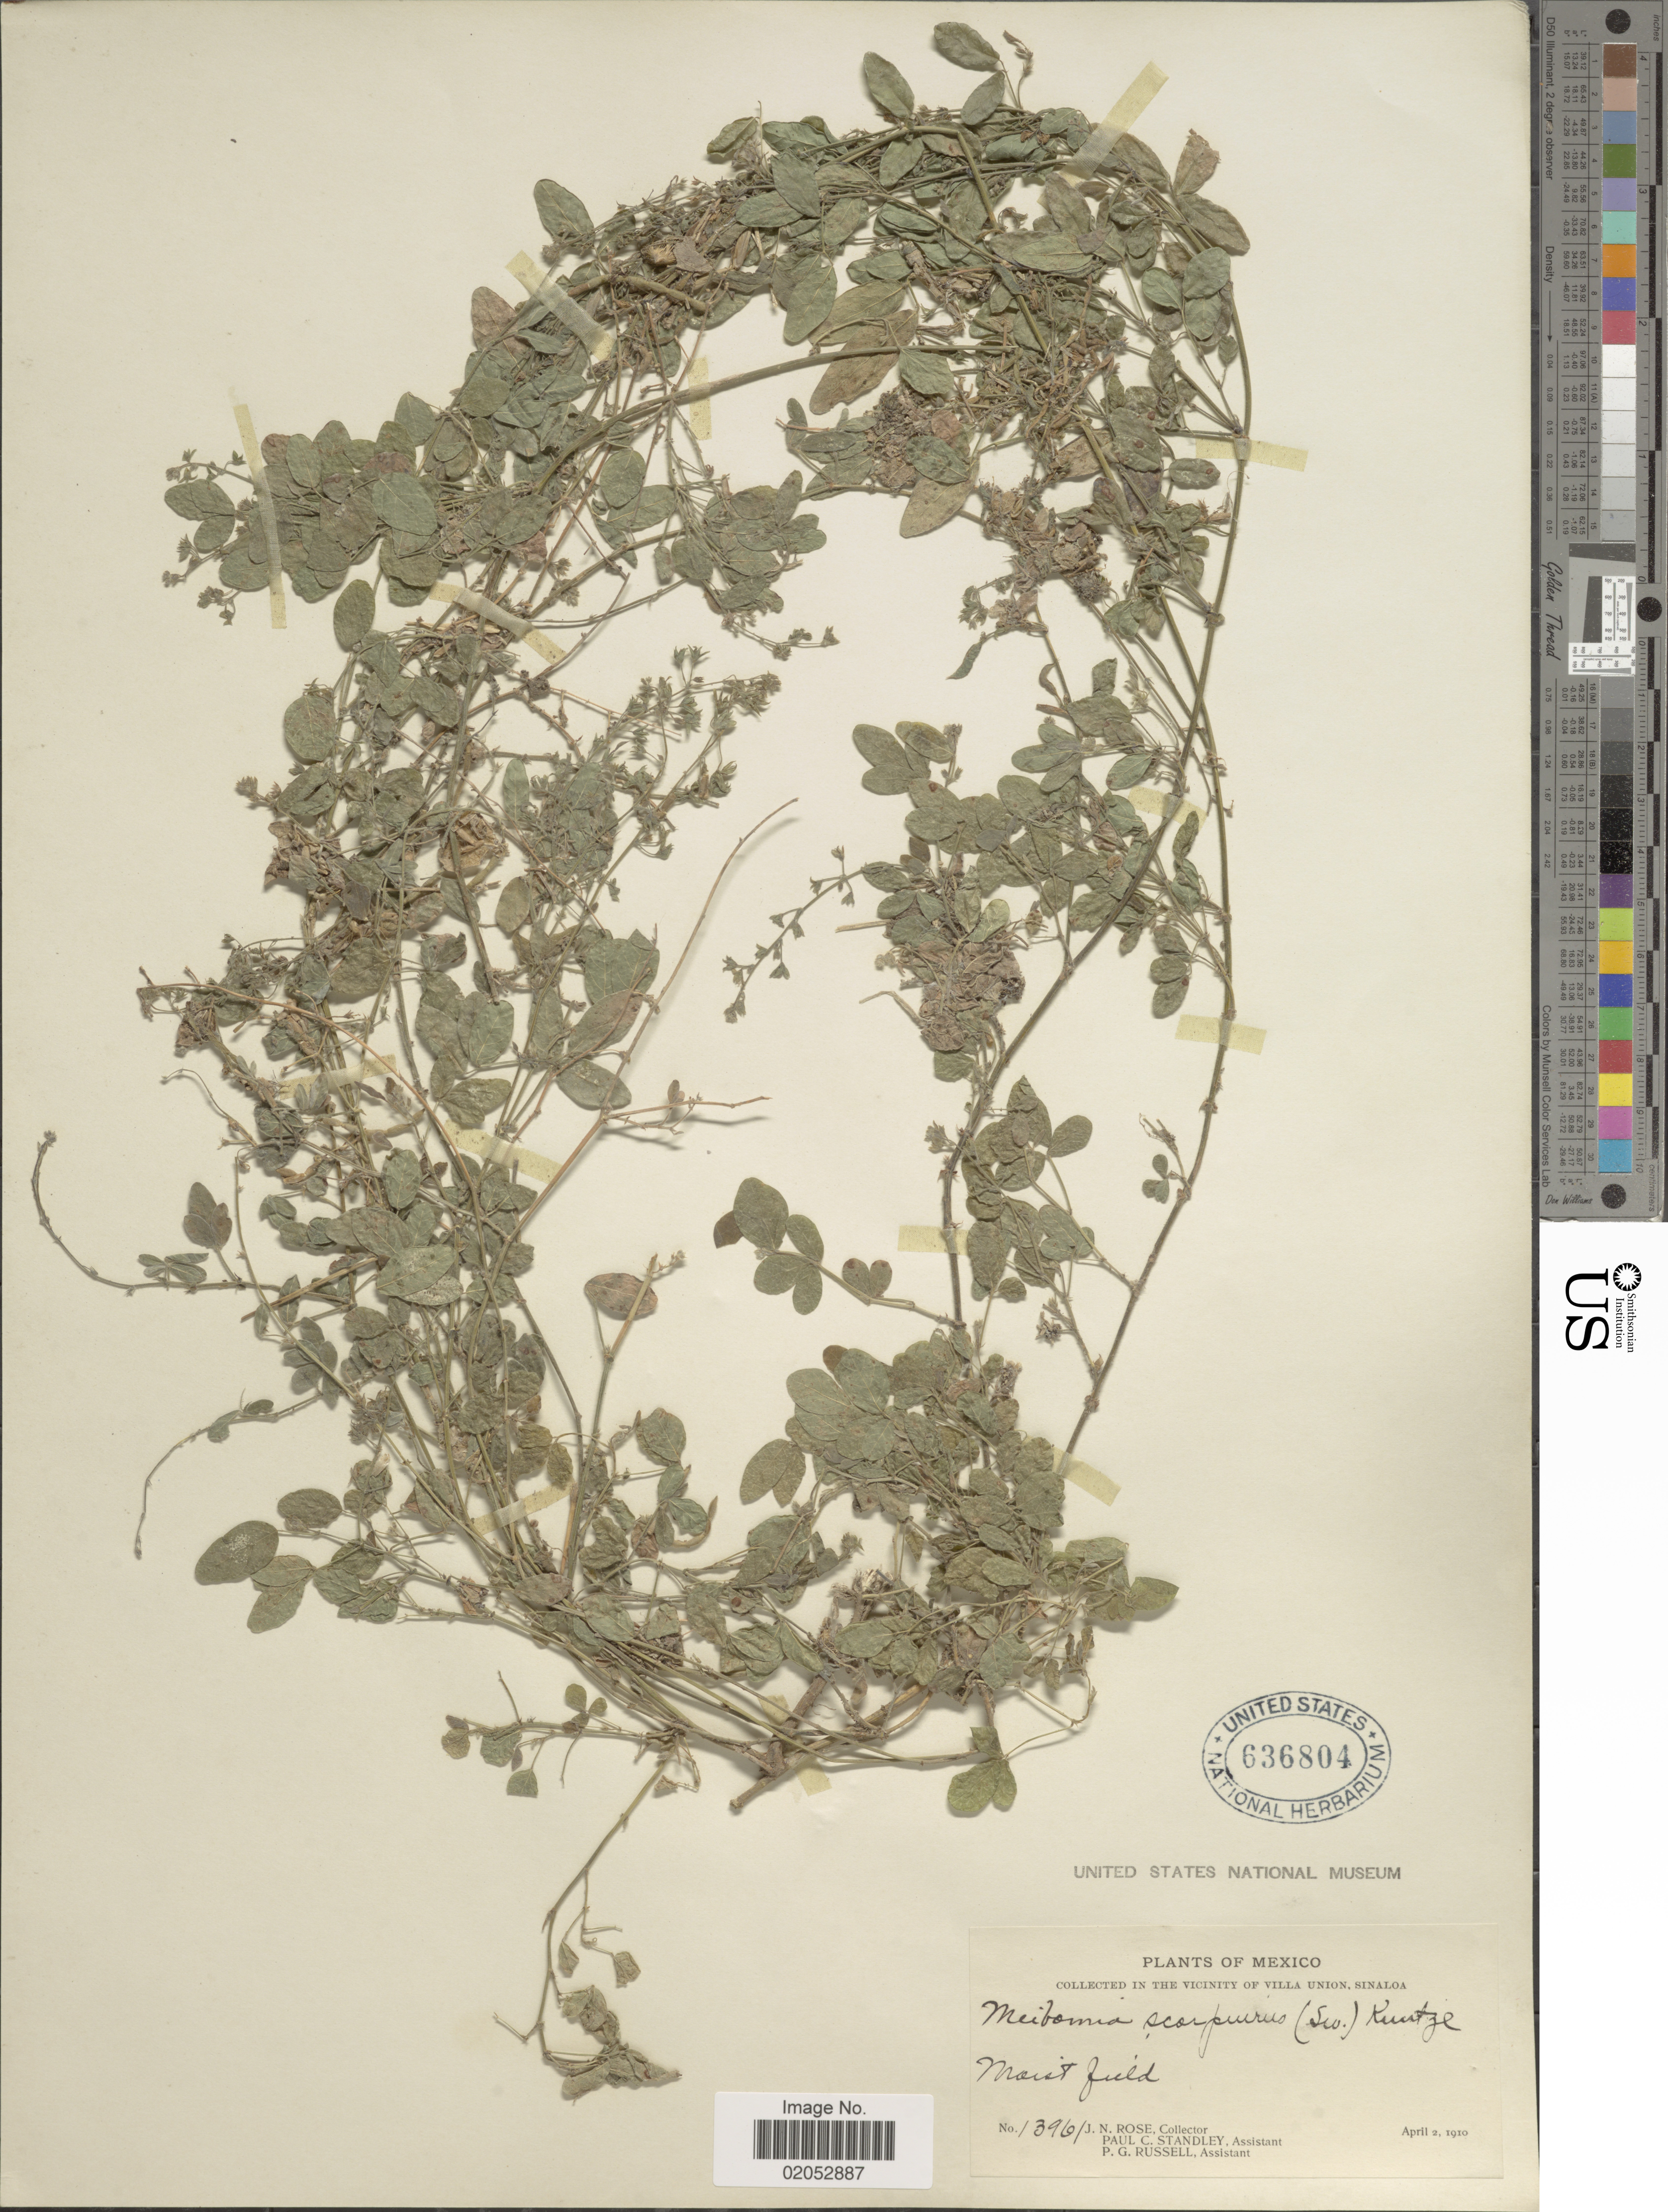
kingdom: Plantae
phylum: Tracheophyta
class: Magnoliopsida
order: Fabales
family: Fabaceae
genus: Desmodium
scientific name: Desmodium scorpiurus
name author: (Sw.) Desv. ex DC.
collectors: J. N. Rose, P. C. Standley & P. G. Russell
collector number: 13961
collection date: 1910-04-02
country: Mexico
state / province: Sinaloa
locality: The vicinity of Villa union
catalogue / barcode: US 636804